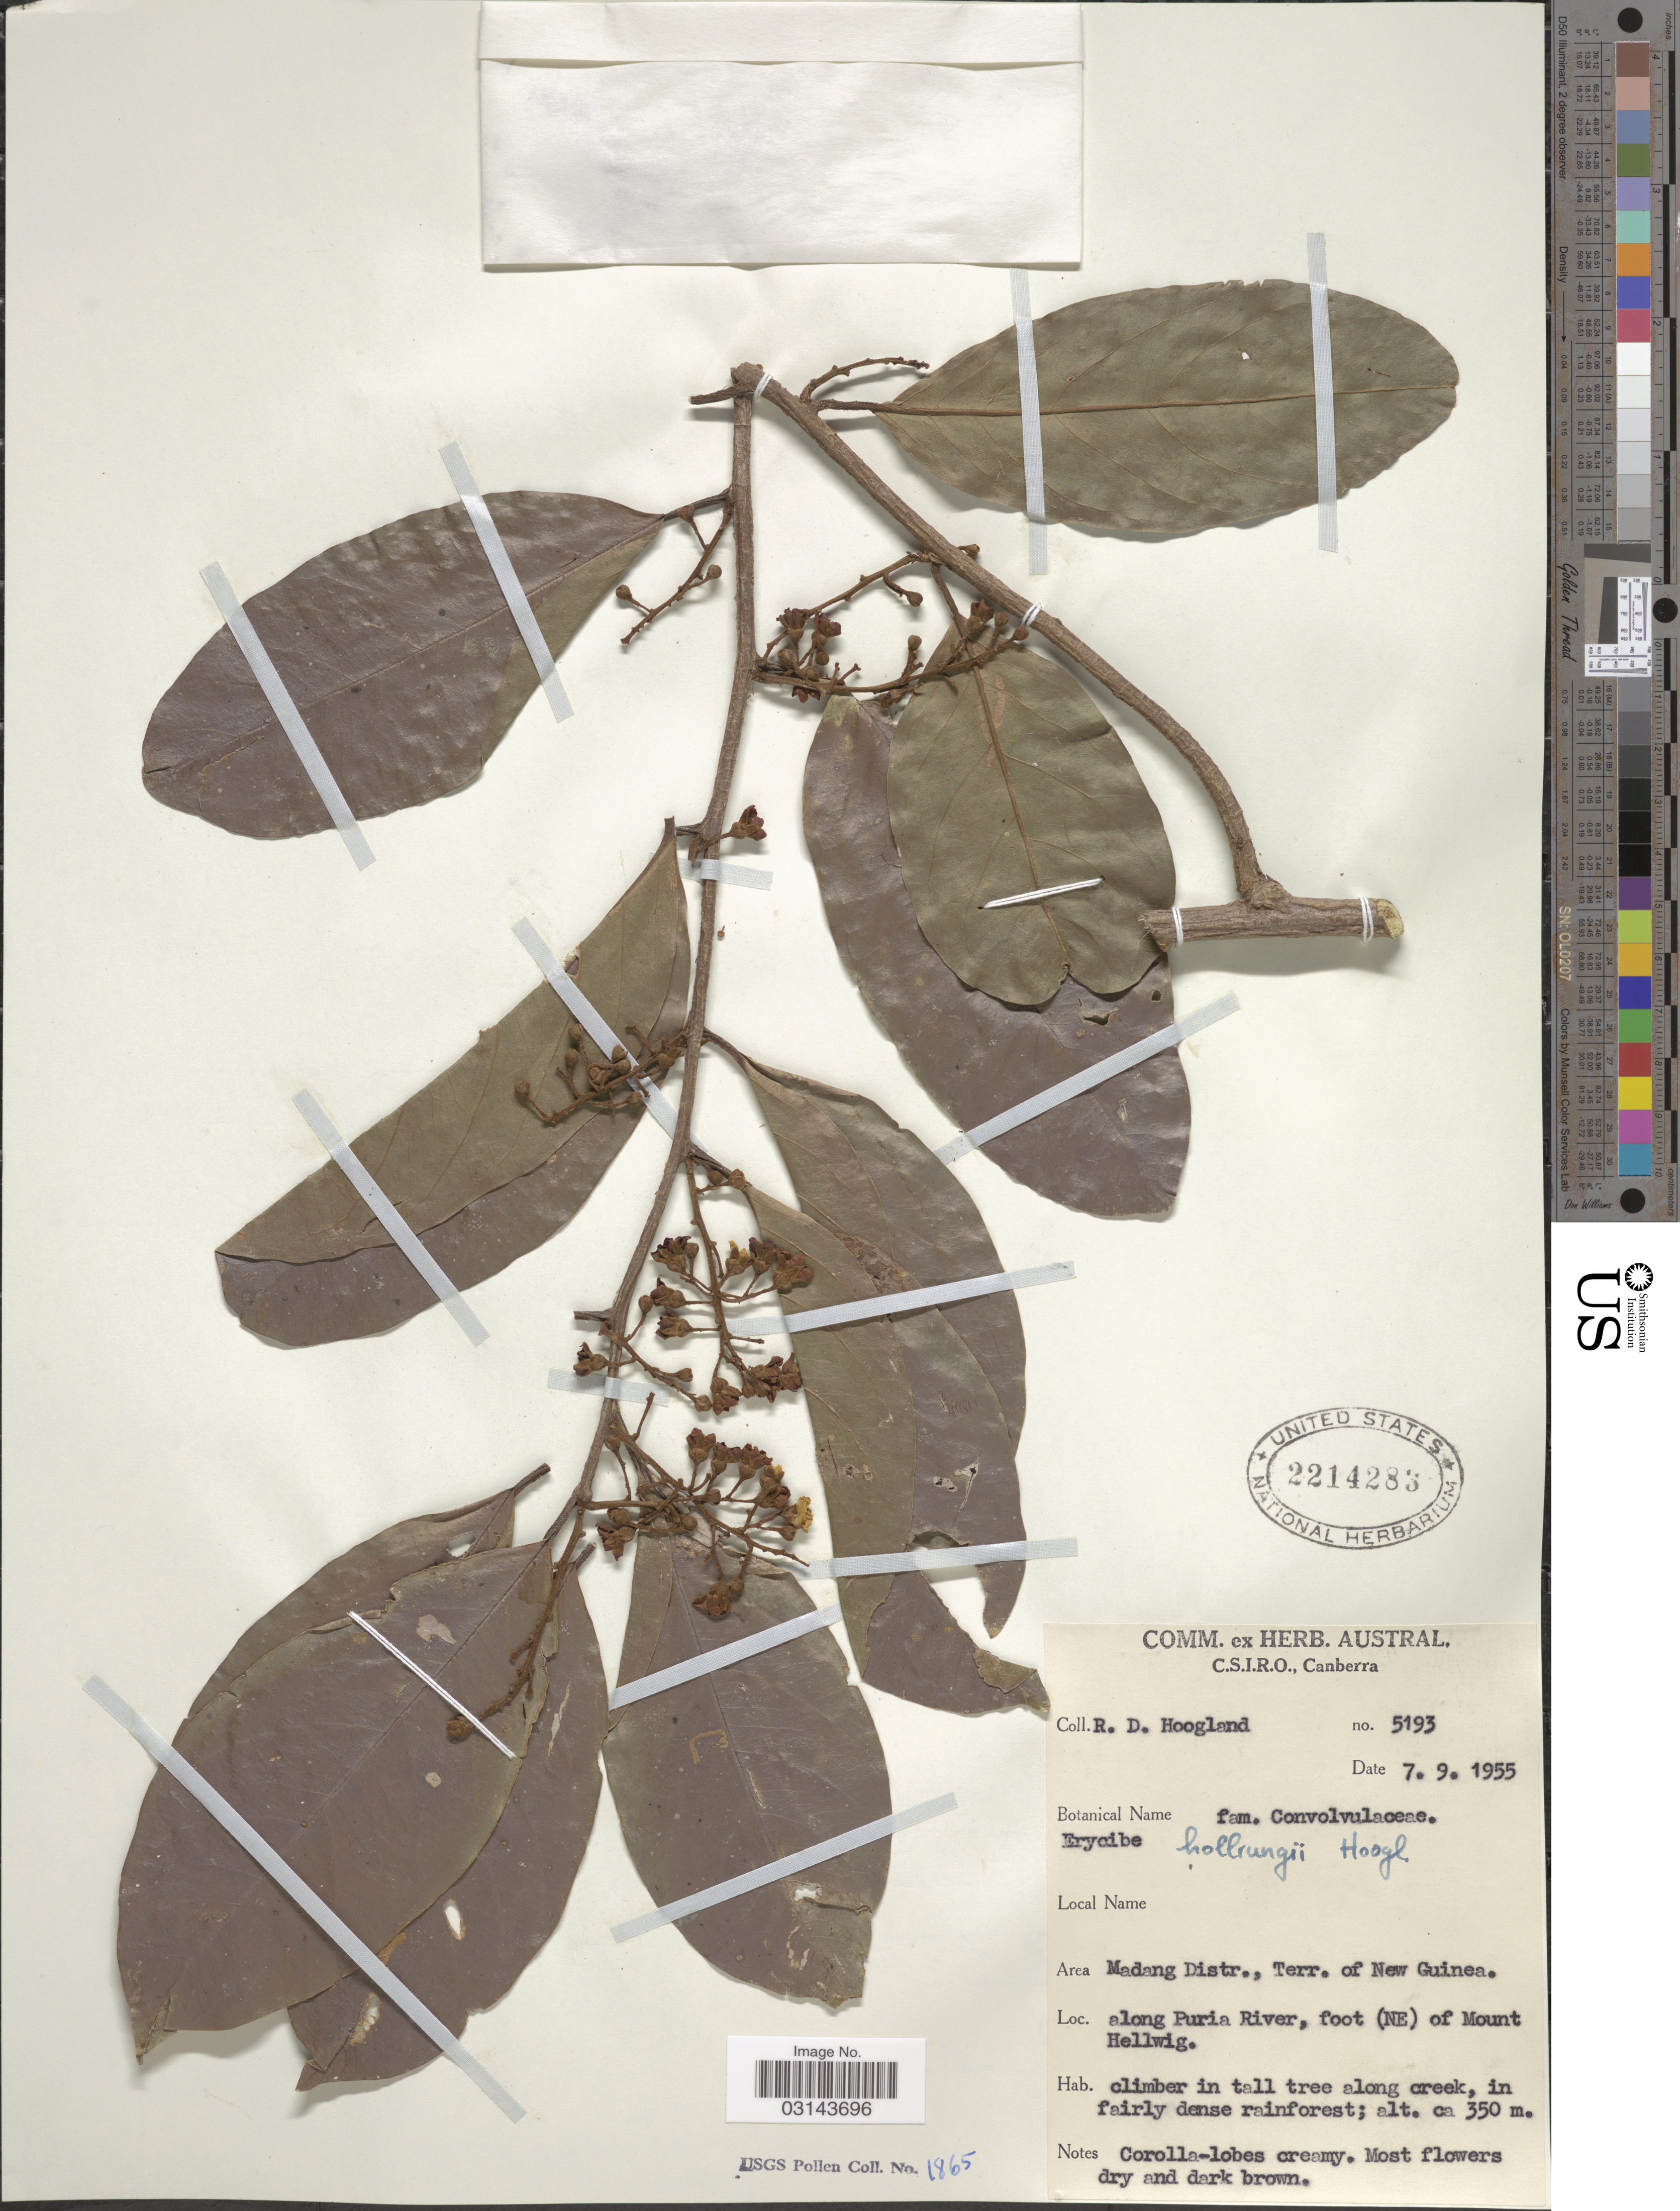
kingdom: Plantae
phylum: Tracheophyta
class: Magnoliopsida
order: Solanales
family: Convolvulaceae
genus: Erycibe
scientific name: Erycibe hollrungii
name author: Hoogland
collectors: R. D. Hoogland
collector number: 5193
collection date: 1955-09-07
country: Papua New Guinea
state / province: Madang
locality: Madang Distr., Terr. of New Guinea. Along Puria River, foot (NE) of Mount Hellwig.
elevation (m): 350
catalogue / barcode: US 2214283